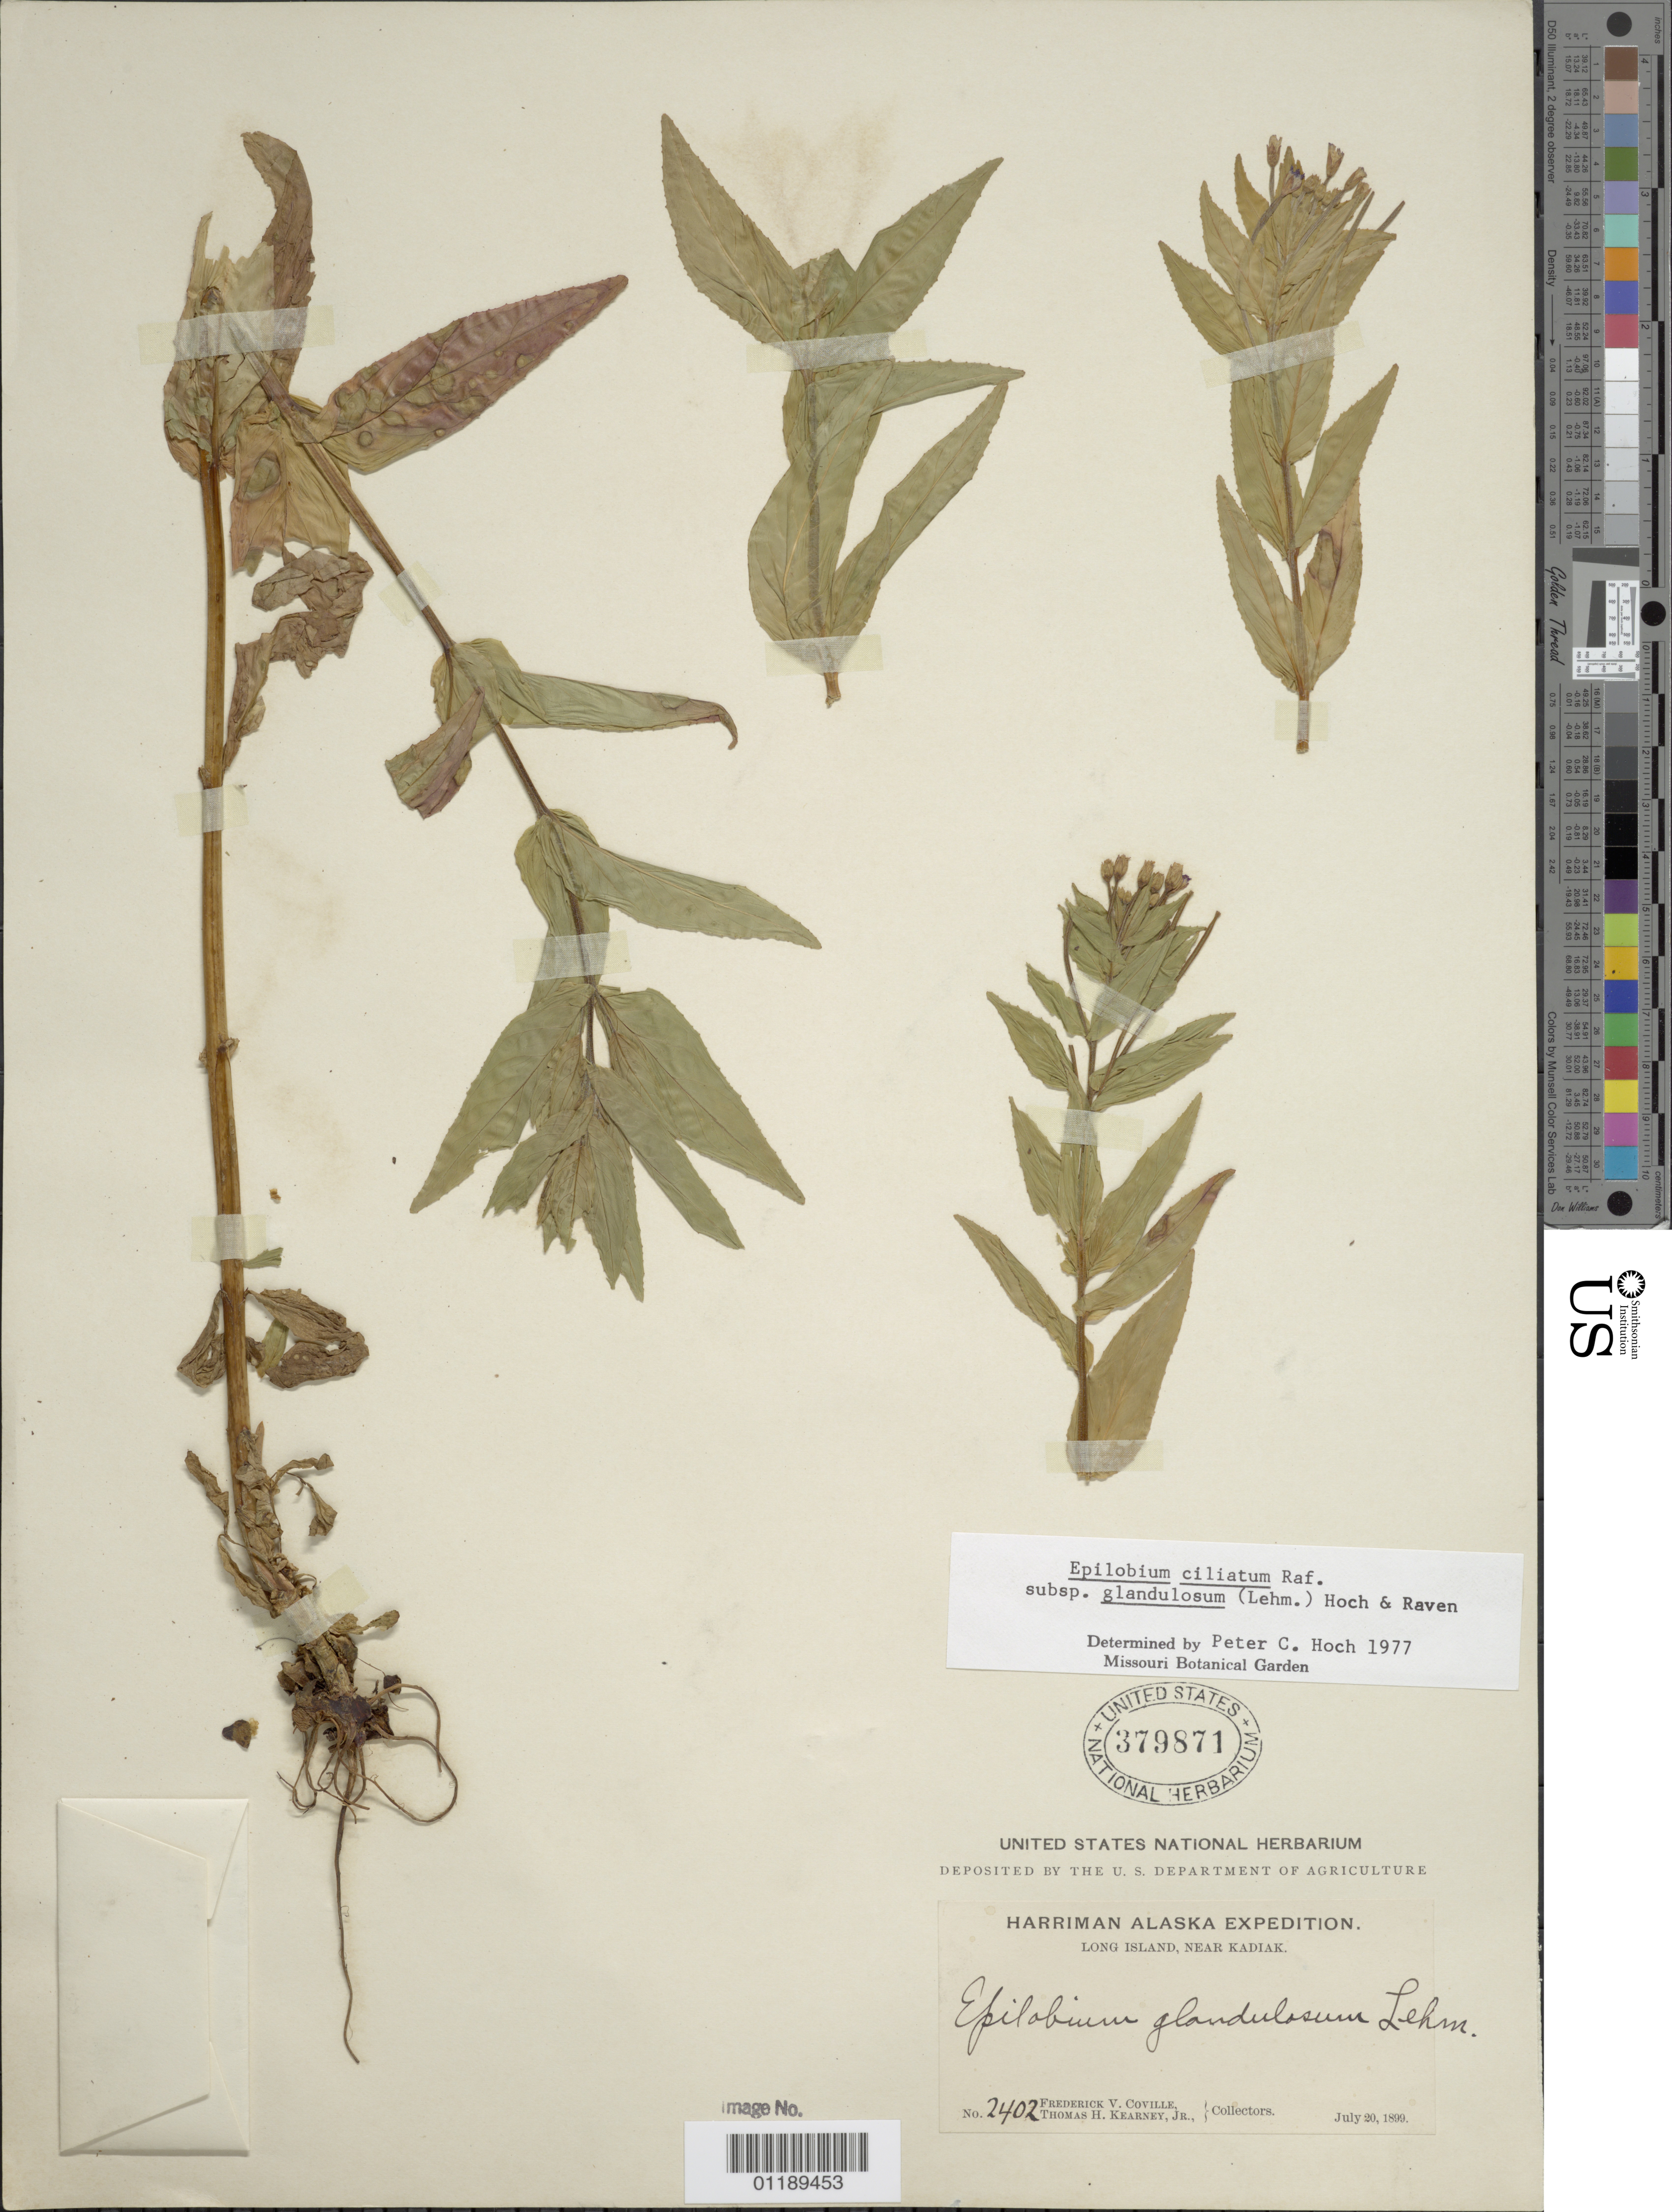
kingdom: Plantae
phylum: Tracheophyta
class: Magnoliopsida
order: Myrtales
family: Onagraceae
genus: Epilobium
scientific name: Epilobium ciliatum subsp. glandulosum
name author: (Lehm.) Hoch & P.H. Raven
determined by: Hoch, P. C.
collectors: F. V. Coville & T. H. Kearney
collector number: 2402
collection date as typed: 20 Jul 1899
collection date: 1899-07-20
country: United States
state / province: Alaska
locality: Long Island, near Kadiak.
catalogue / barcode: US 379871